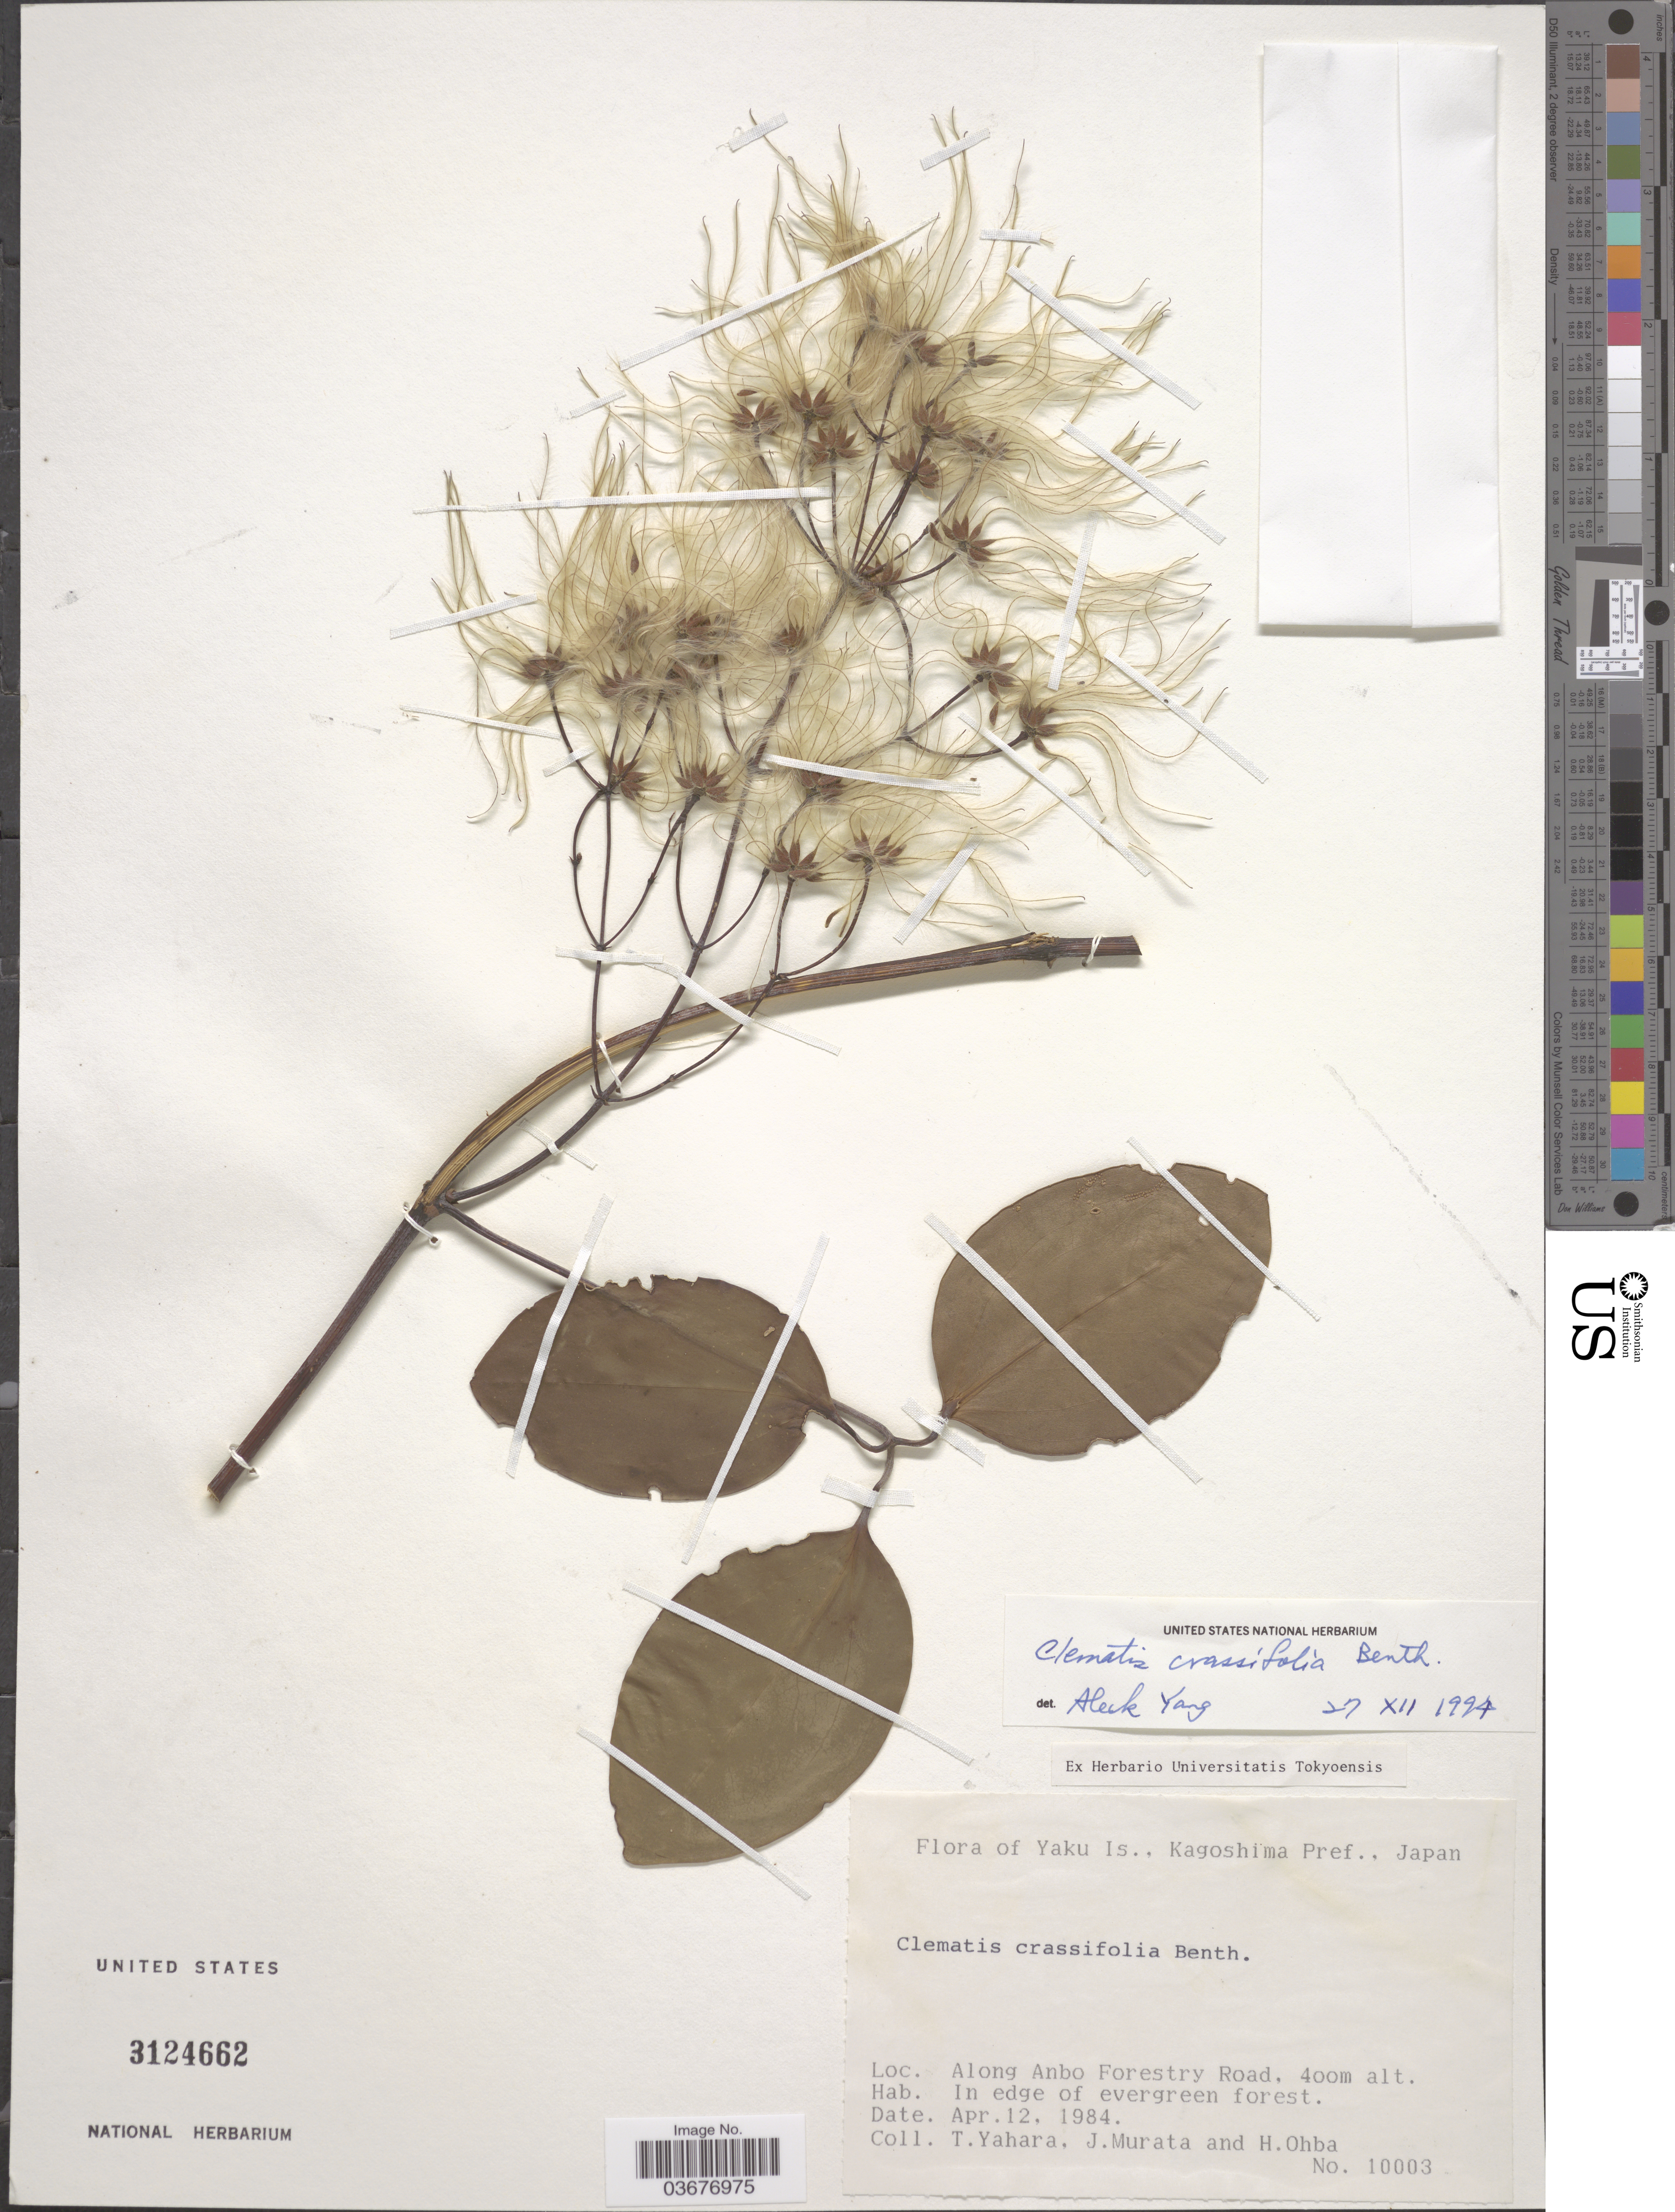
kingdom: Plantae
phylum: Tracheophyta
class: Magnoliopsida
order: Ranunculales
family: Ranunculaceae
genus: Clematis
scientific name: Clematis crassifolia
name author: Benth.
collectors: T. Yahara, J. Murata & H. Ohba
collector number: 10003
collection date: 1984-04-12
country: Japan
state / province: Kagosima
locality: Yaku Is., Kagoshima Pref. Along Anbo Forestry Road.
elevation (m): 400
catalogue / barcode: US 3124662